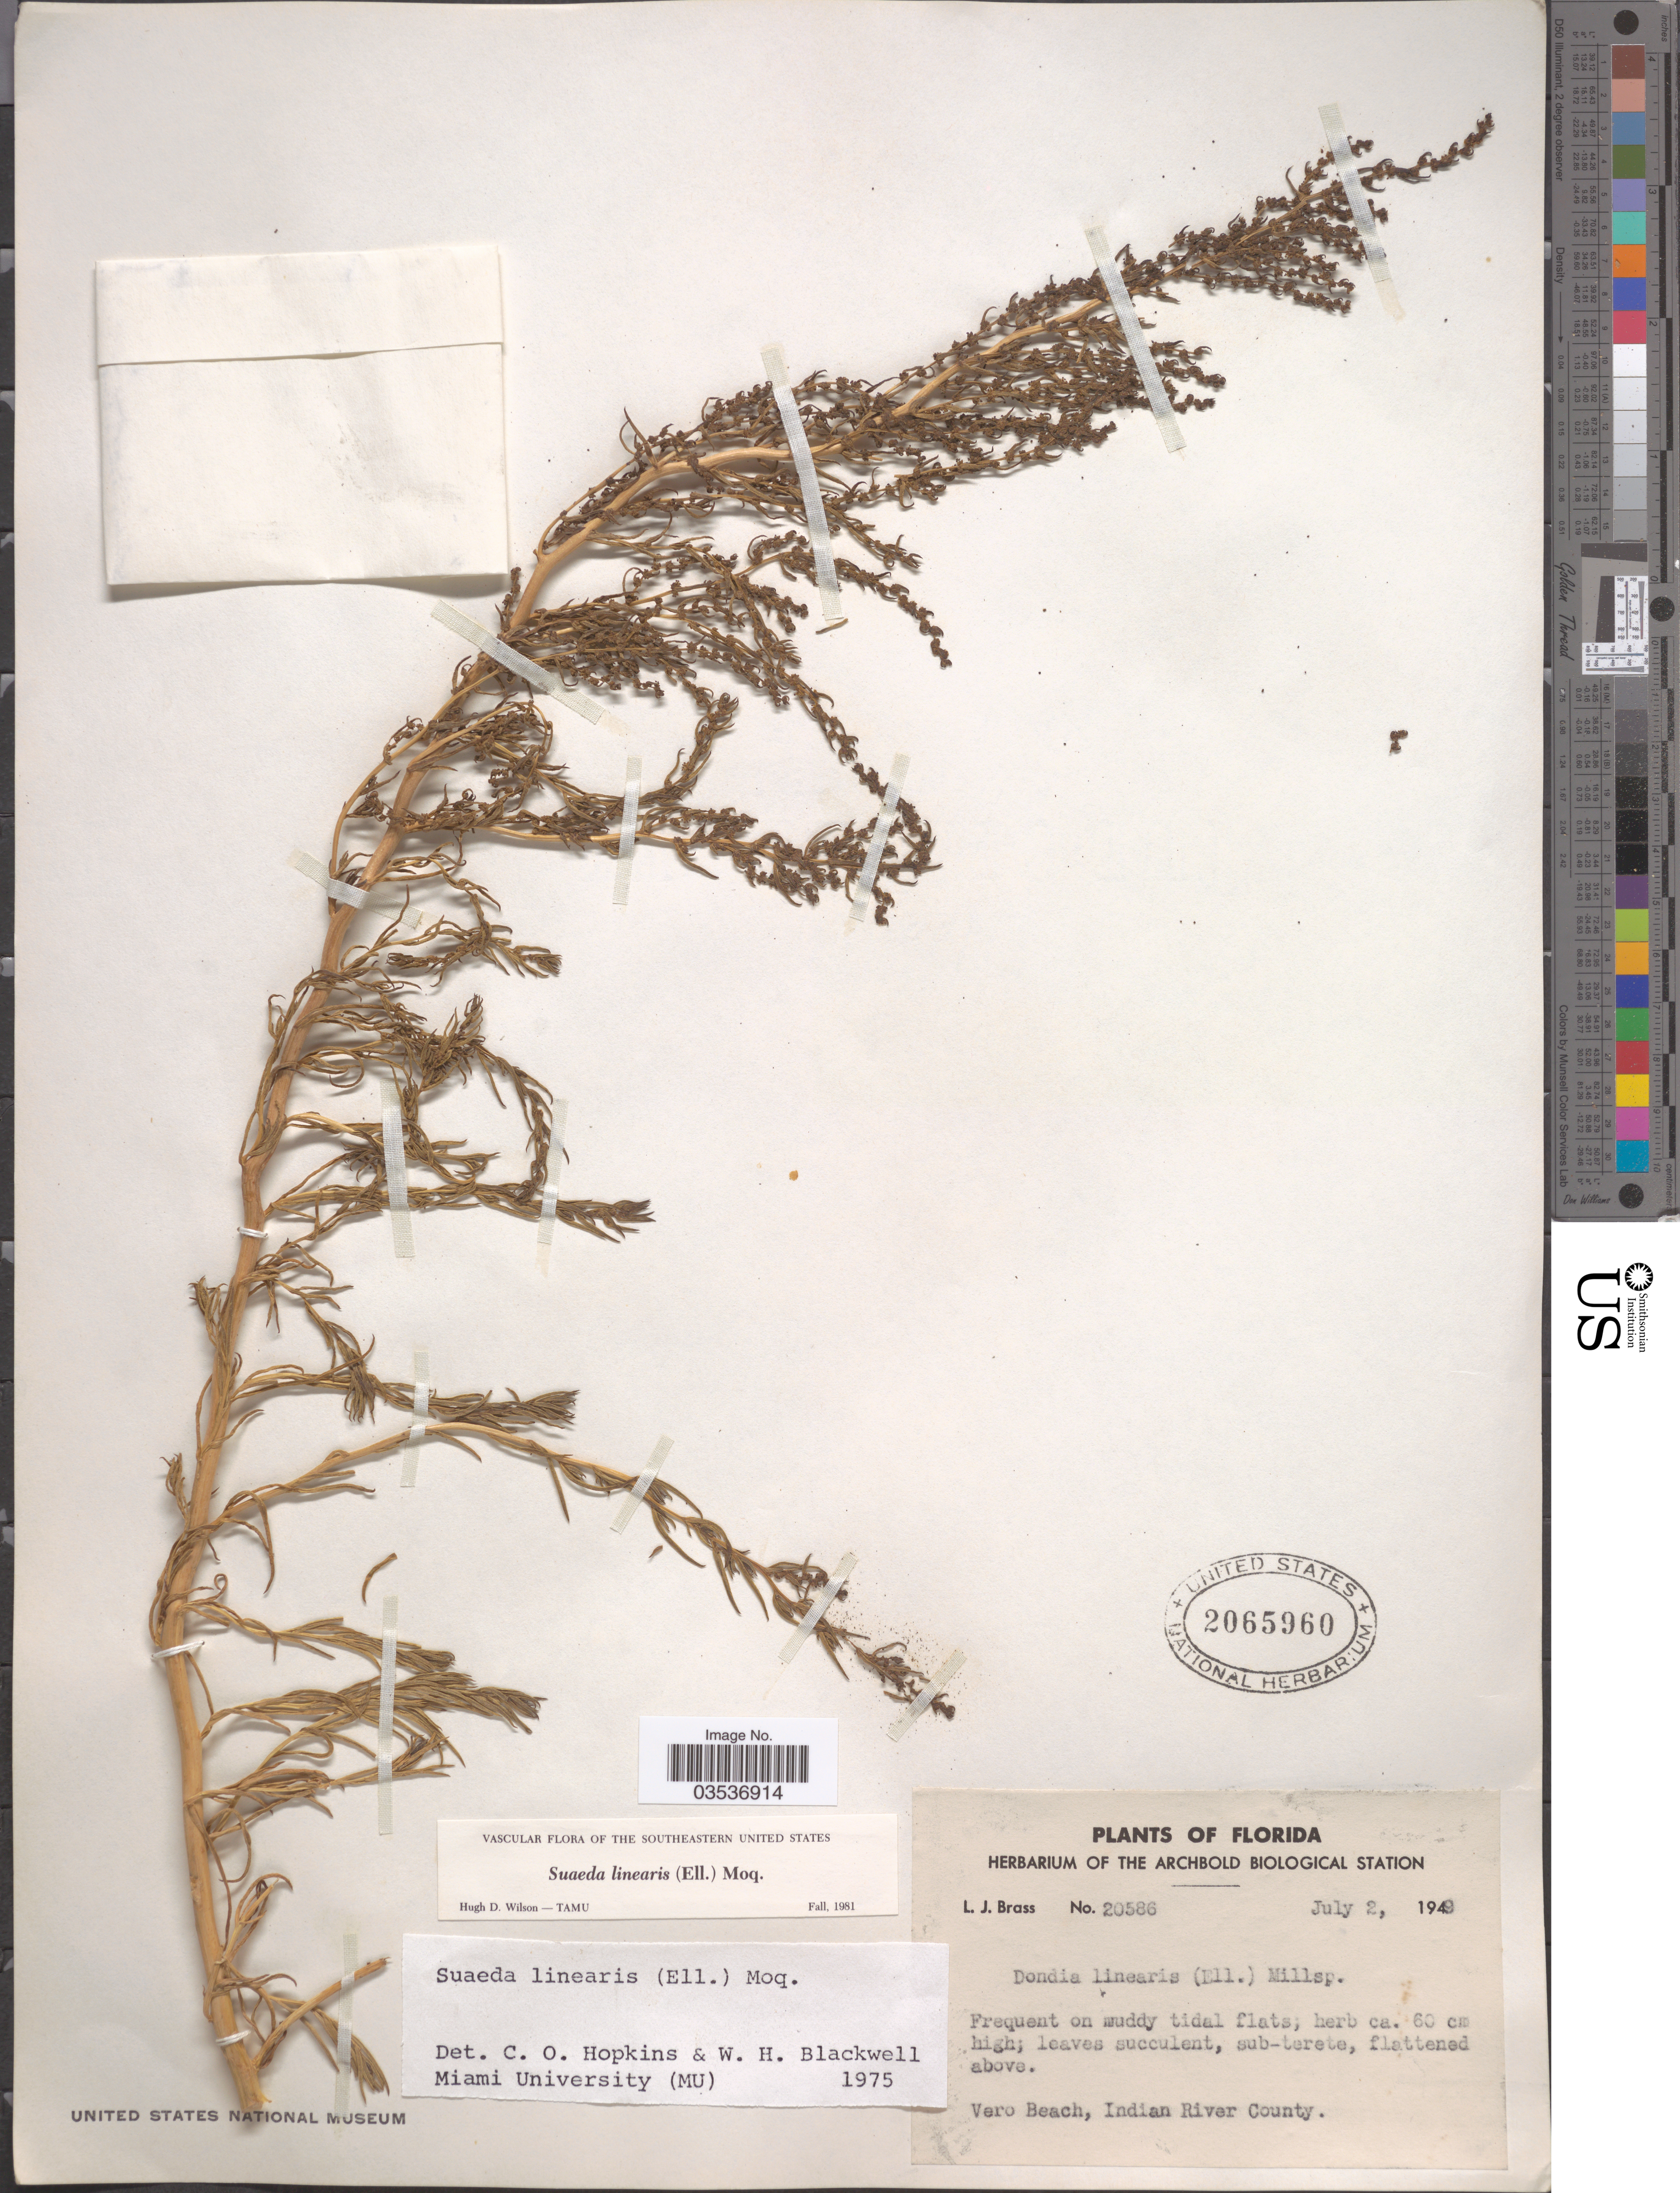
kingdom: Plantae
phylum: Tracheophyta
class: Magnoliopsida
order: Caryophyllales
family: Amaranthaceae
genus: Dondia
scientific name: Dondia linearis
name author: (Elliott) A. Heller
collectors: L. J. Brass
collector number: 20586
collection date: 1949-07-02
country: United States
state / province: Florida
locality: Vero Beach, Indian River County.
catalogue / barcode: US 2065960